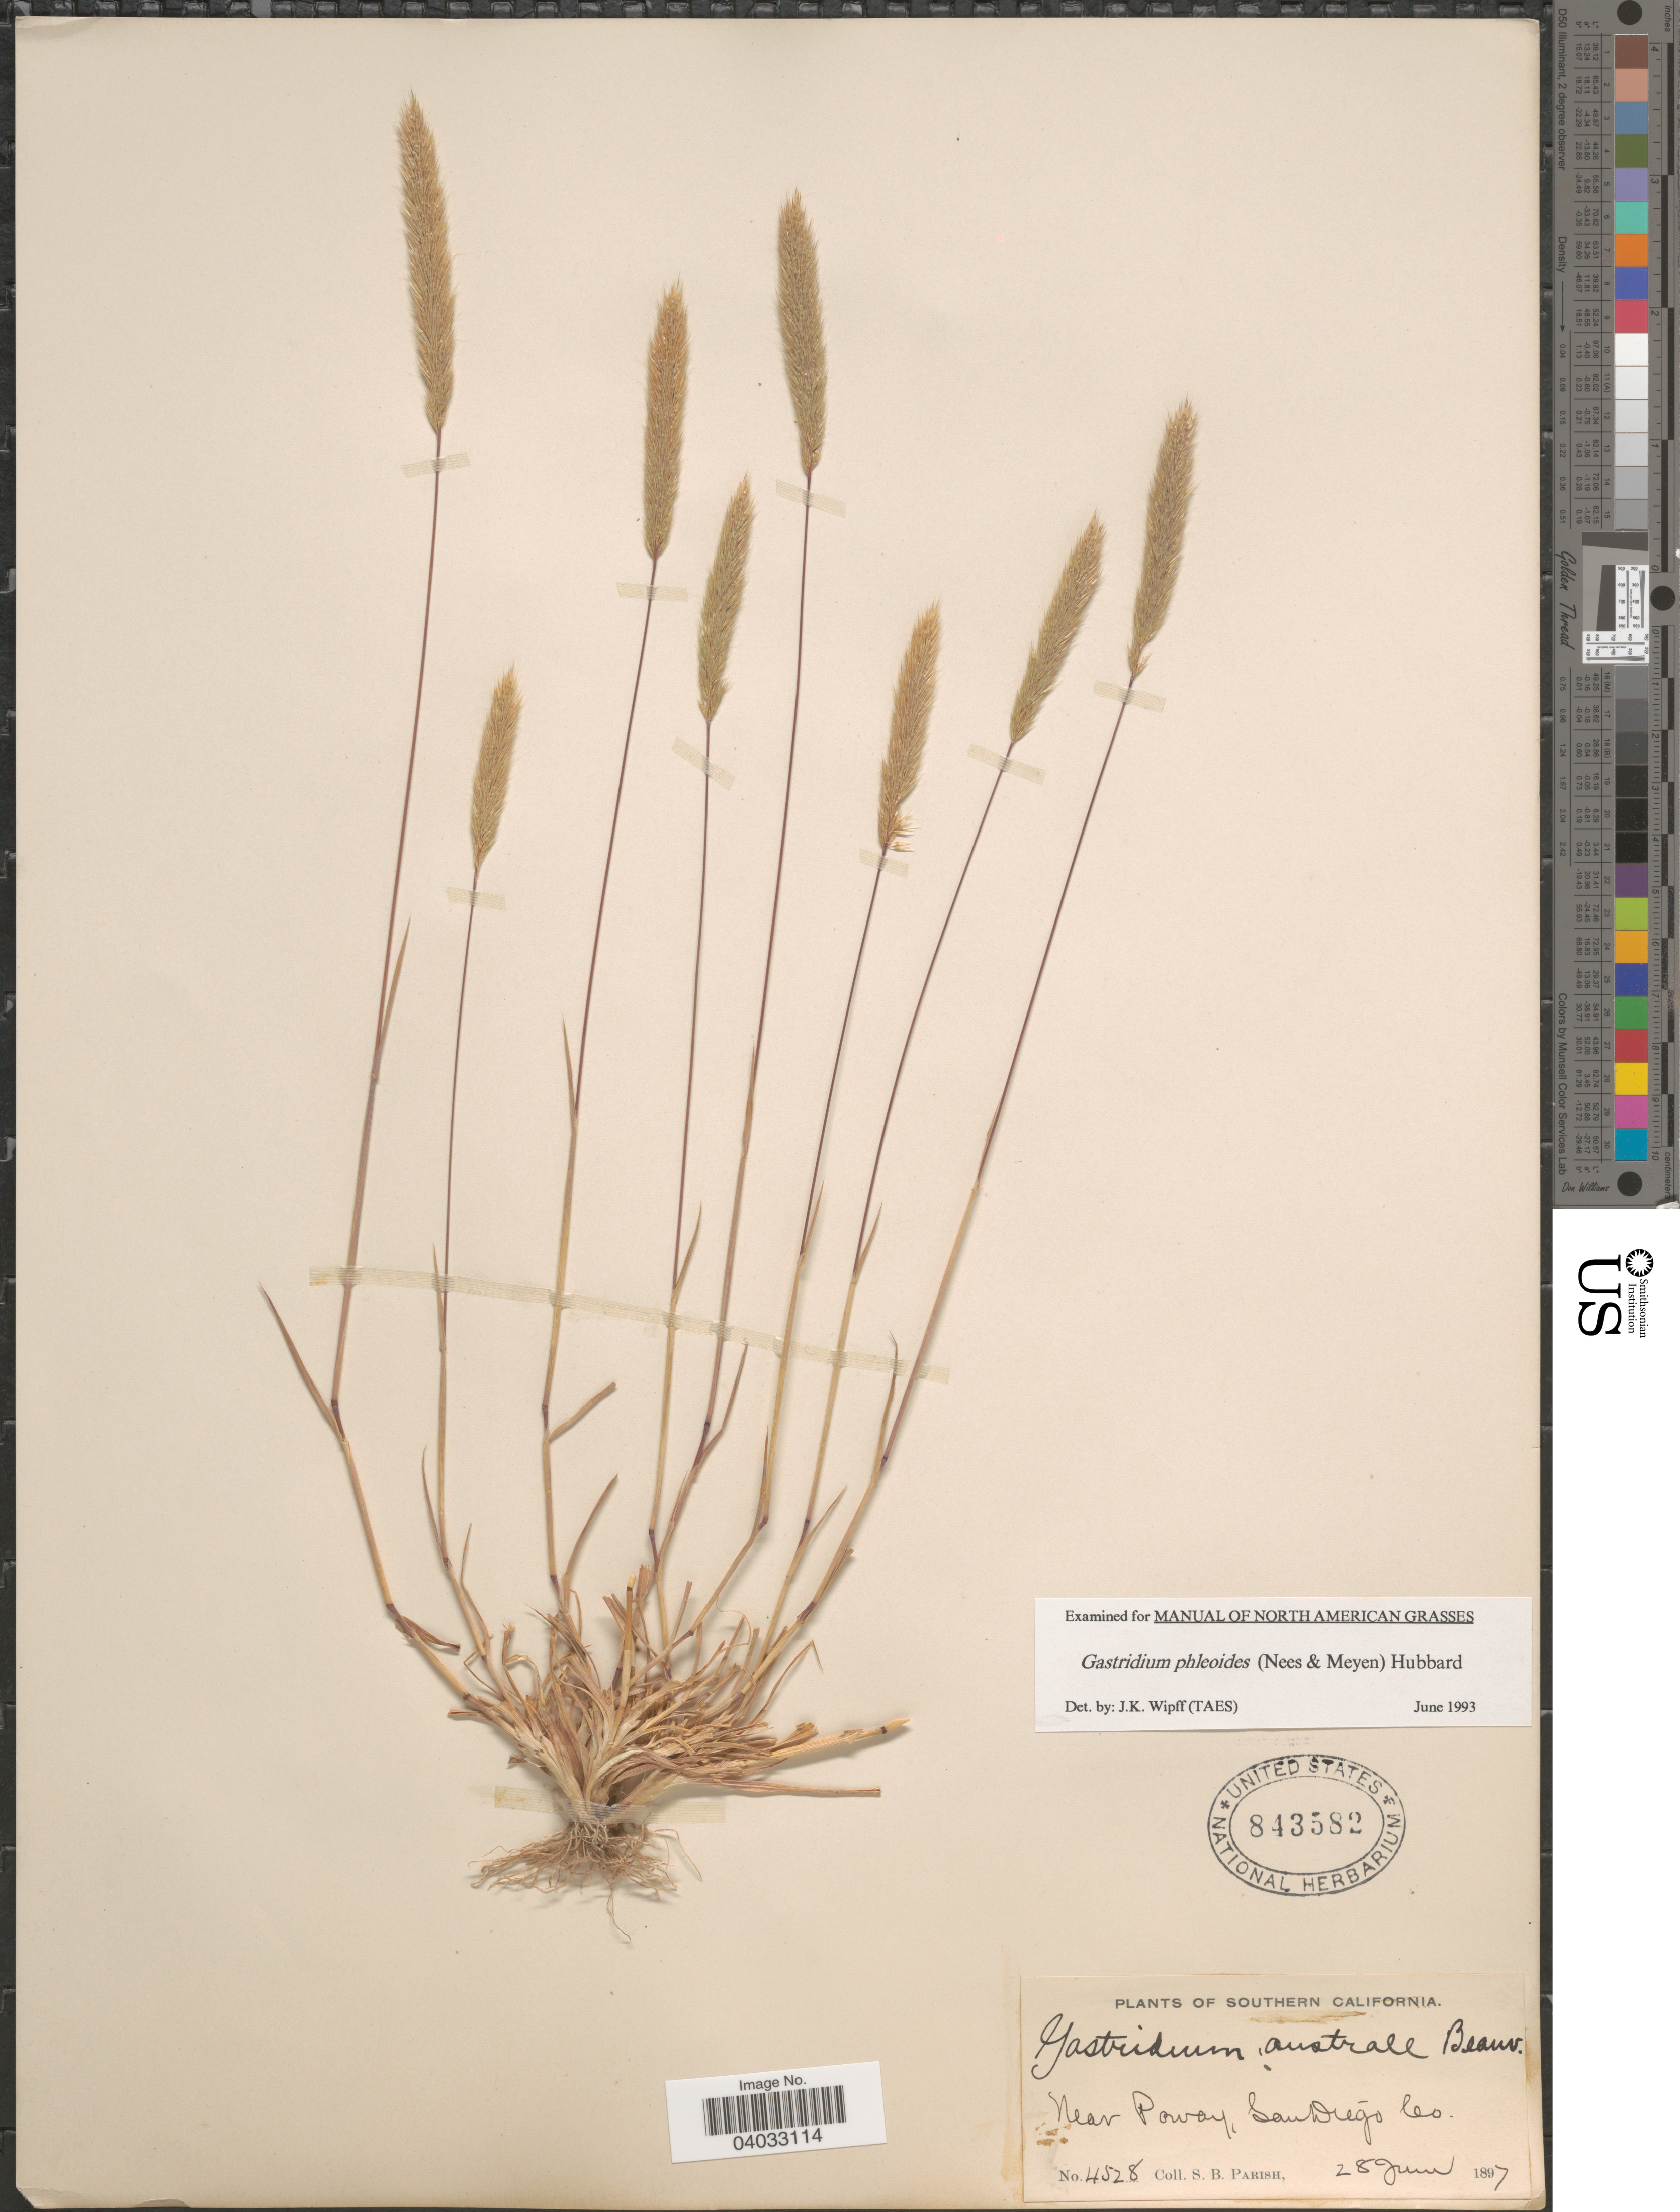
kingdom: Plantae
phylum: Tracheophyta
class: Liliopsida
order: Poales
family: Poaceae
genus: Gastridium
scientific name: Gastridium phleoides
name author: (Nees) C.E. Hubb.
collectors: S. B. Parish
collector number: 4528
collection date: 1897-06-28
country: United States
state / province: California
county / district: San Diego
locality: Southern California. Near Porway, San Diego Co.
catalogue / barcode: US 843582